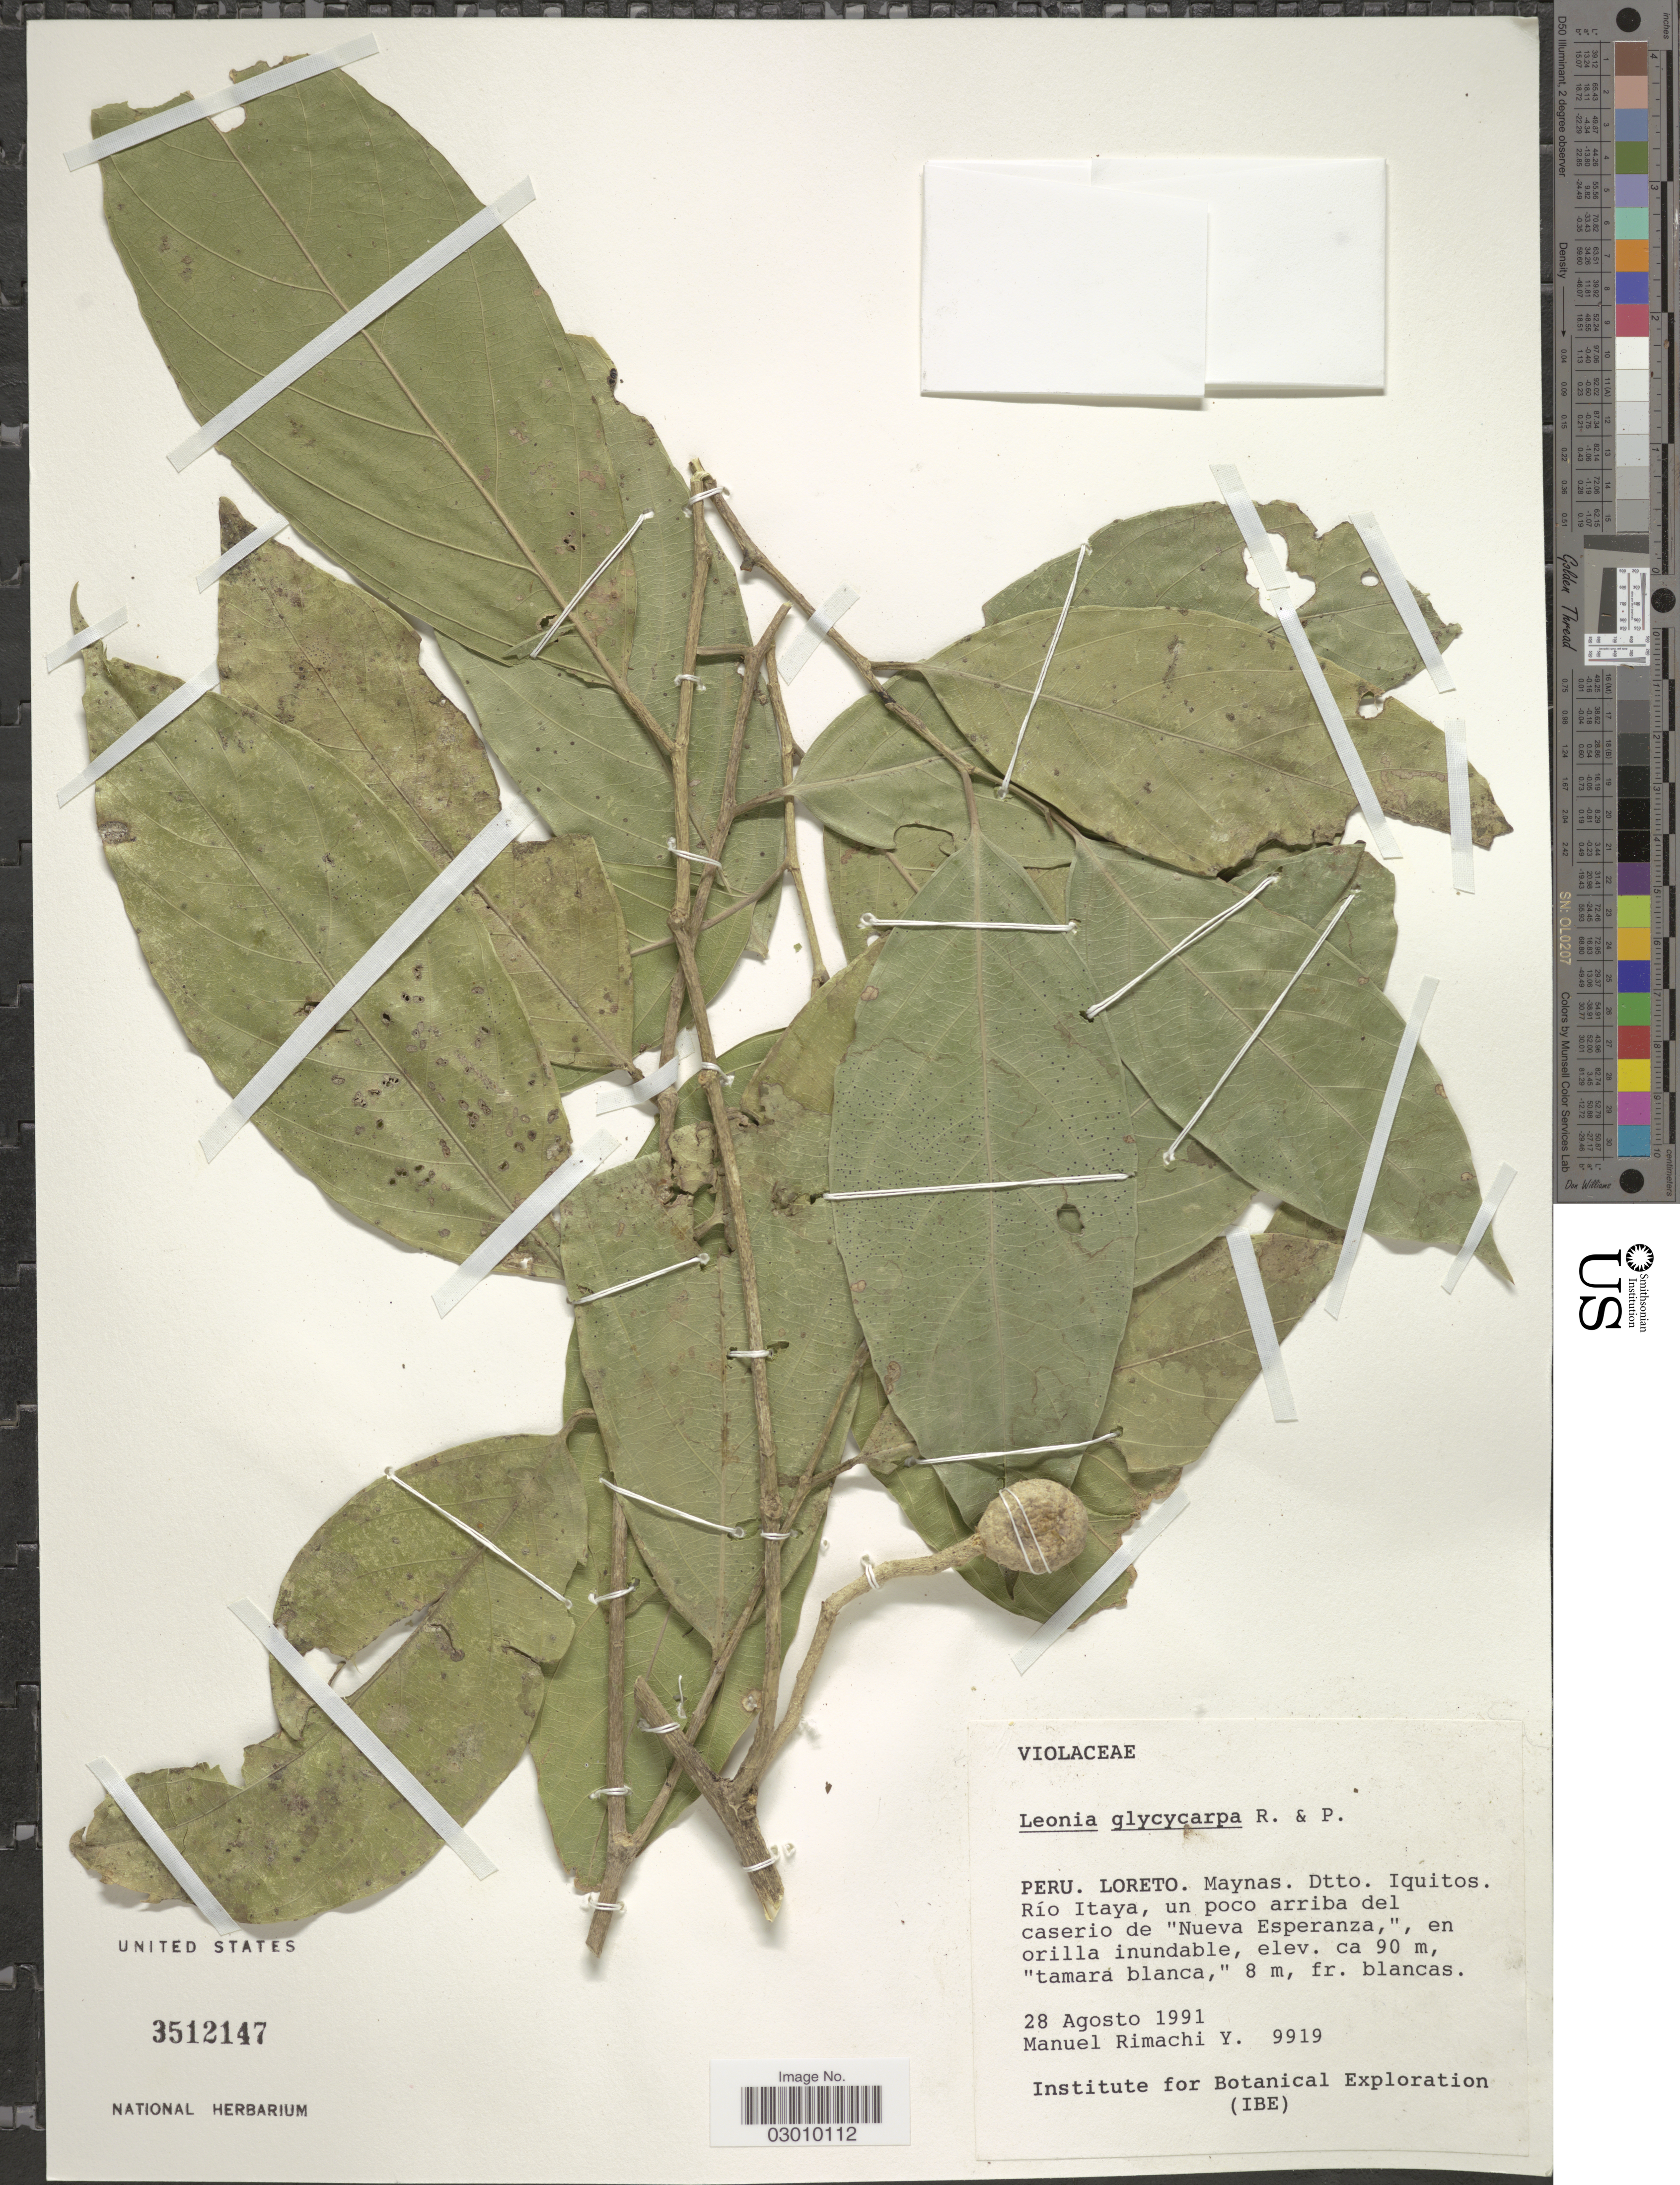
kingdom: Plantae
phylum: Tracheophyta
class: Magnoliopsida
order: Malpighiales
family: Violaceae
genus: Leonia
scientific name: Leonia glycycarpa var. glycycarpa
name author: Ruiz & Pav.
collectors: M. Rimachi Y.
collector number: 9919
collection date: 1991-08-28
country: Peru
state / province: Loreto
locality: Maynas, Dtto. Iquitos, Río Itaya, un poco arriba del caserio de "Nueva Esperanza", en orilla inundable.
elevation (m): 90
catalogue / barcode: US 3512147